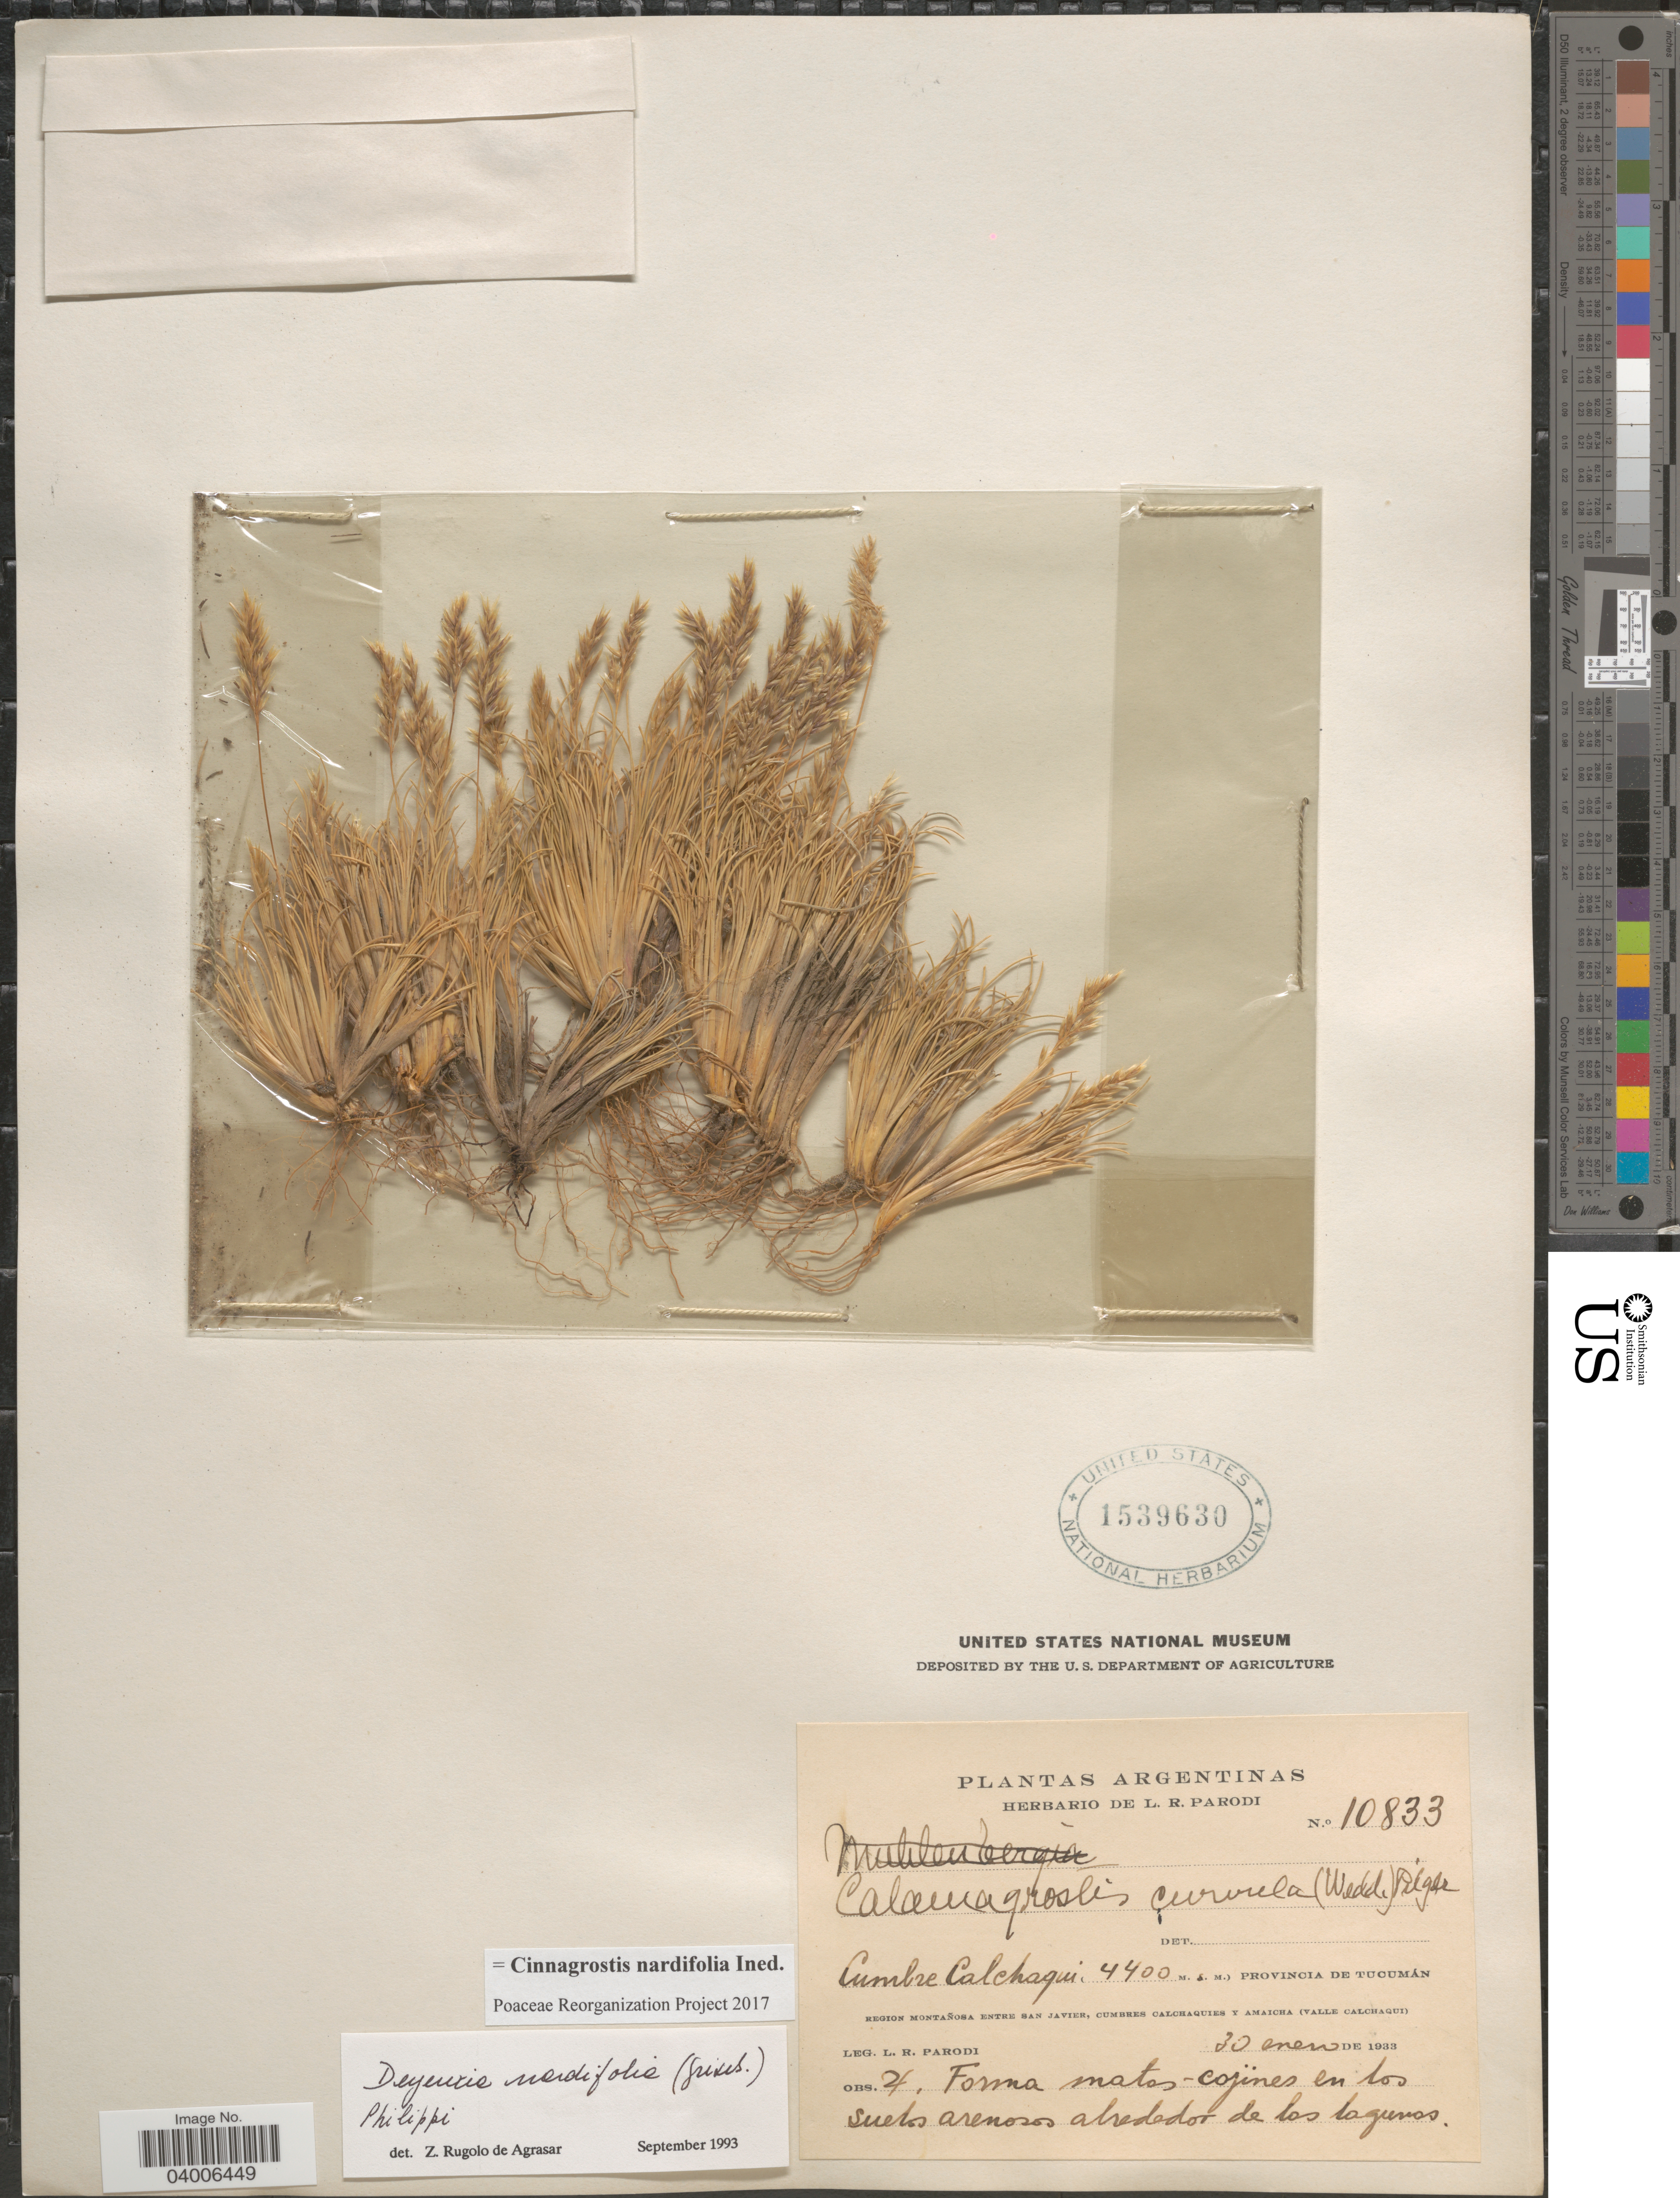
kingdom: Plantae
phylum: Tracheophyta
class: Liliopsida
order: Poales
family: Poaceae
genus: Cinnagrostis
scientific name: Cinnagrostis velutina var. nardifolia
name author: (Griseb.) P.M. Peterson et al.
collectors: L. R. Parodi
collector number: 10833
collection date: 1933-01-30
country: Argentina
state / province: Tucuman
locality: Cumbre Calchaqui. Region montañosa entre San Javier, cumbres Calchaquies y Amaicha (Valle Calchaqui).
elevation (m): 4400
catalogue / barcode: US 1539630